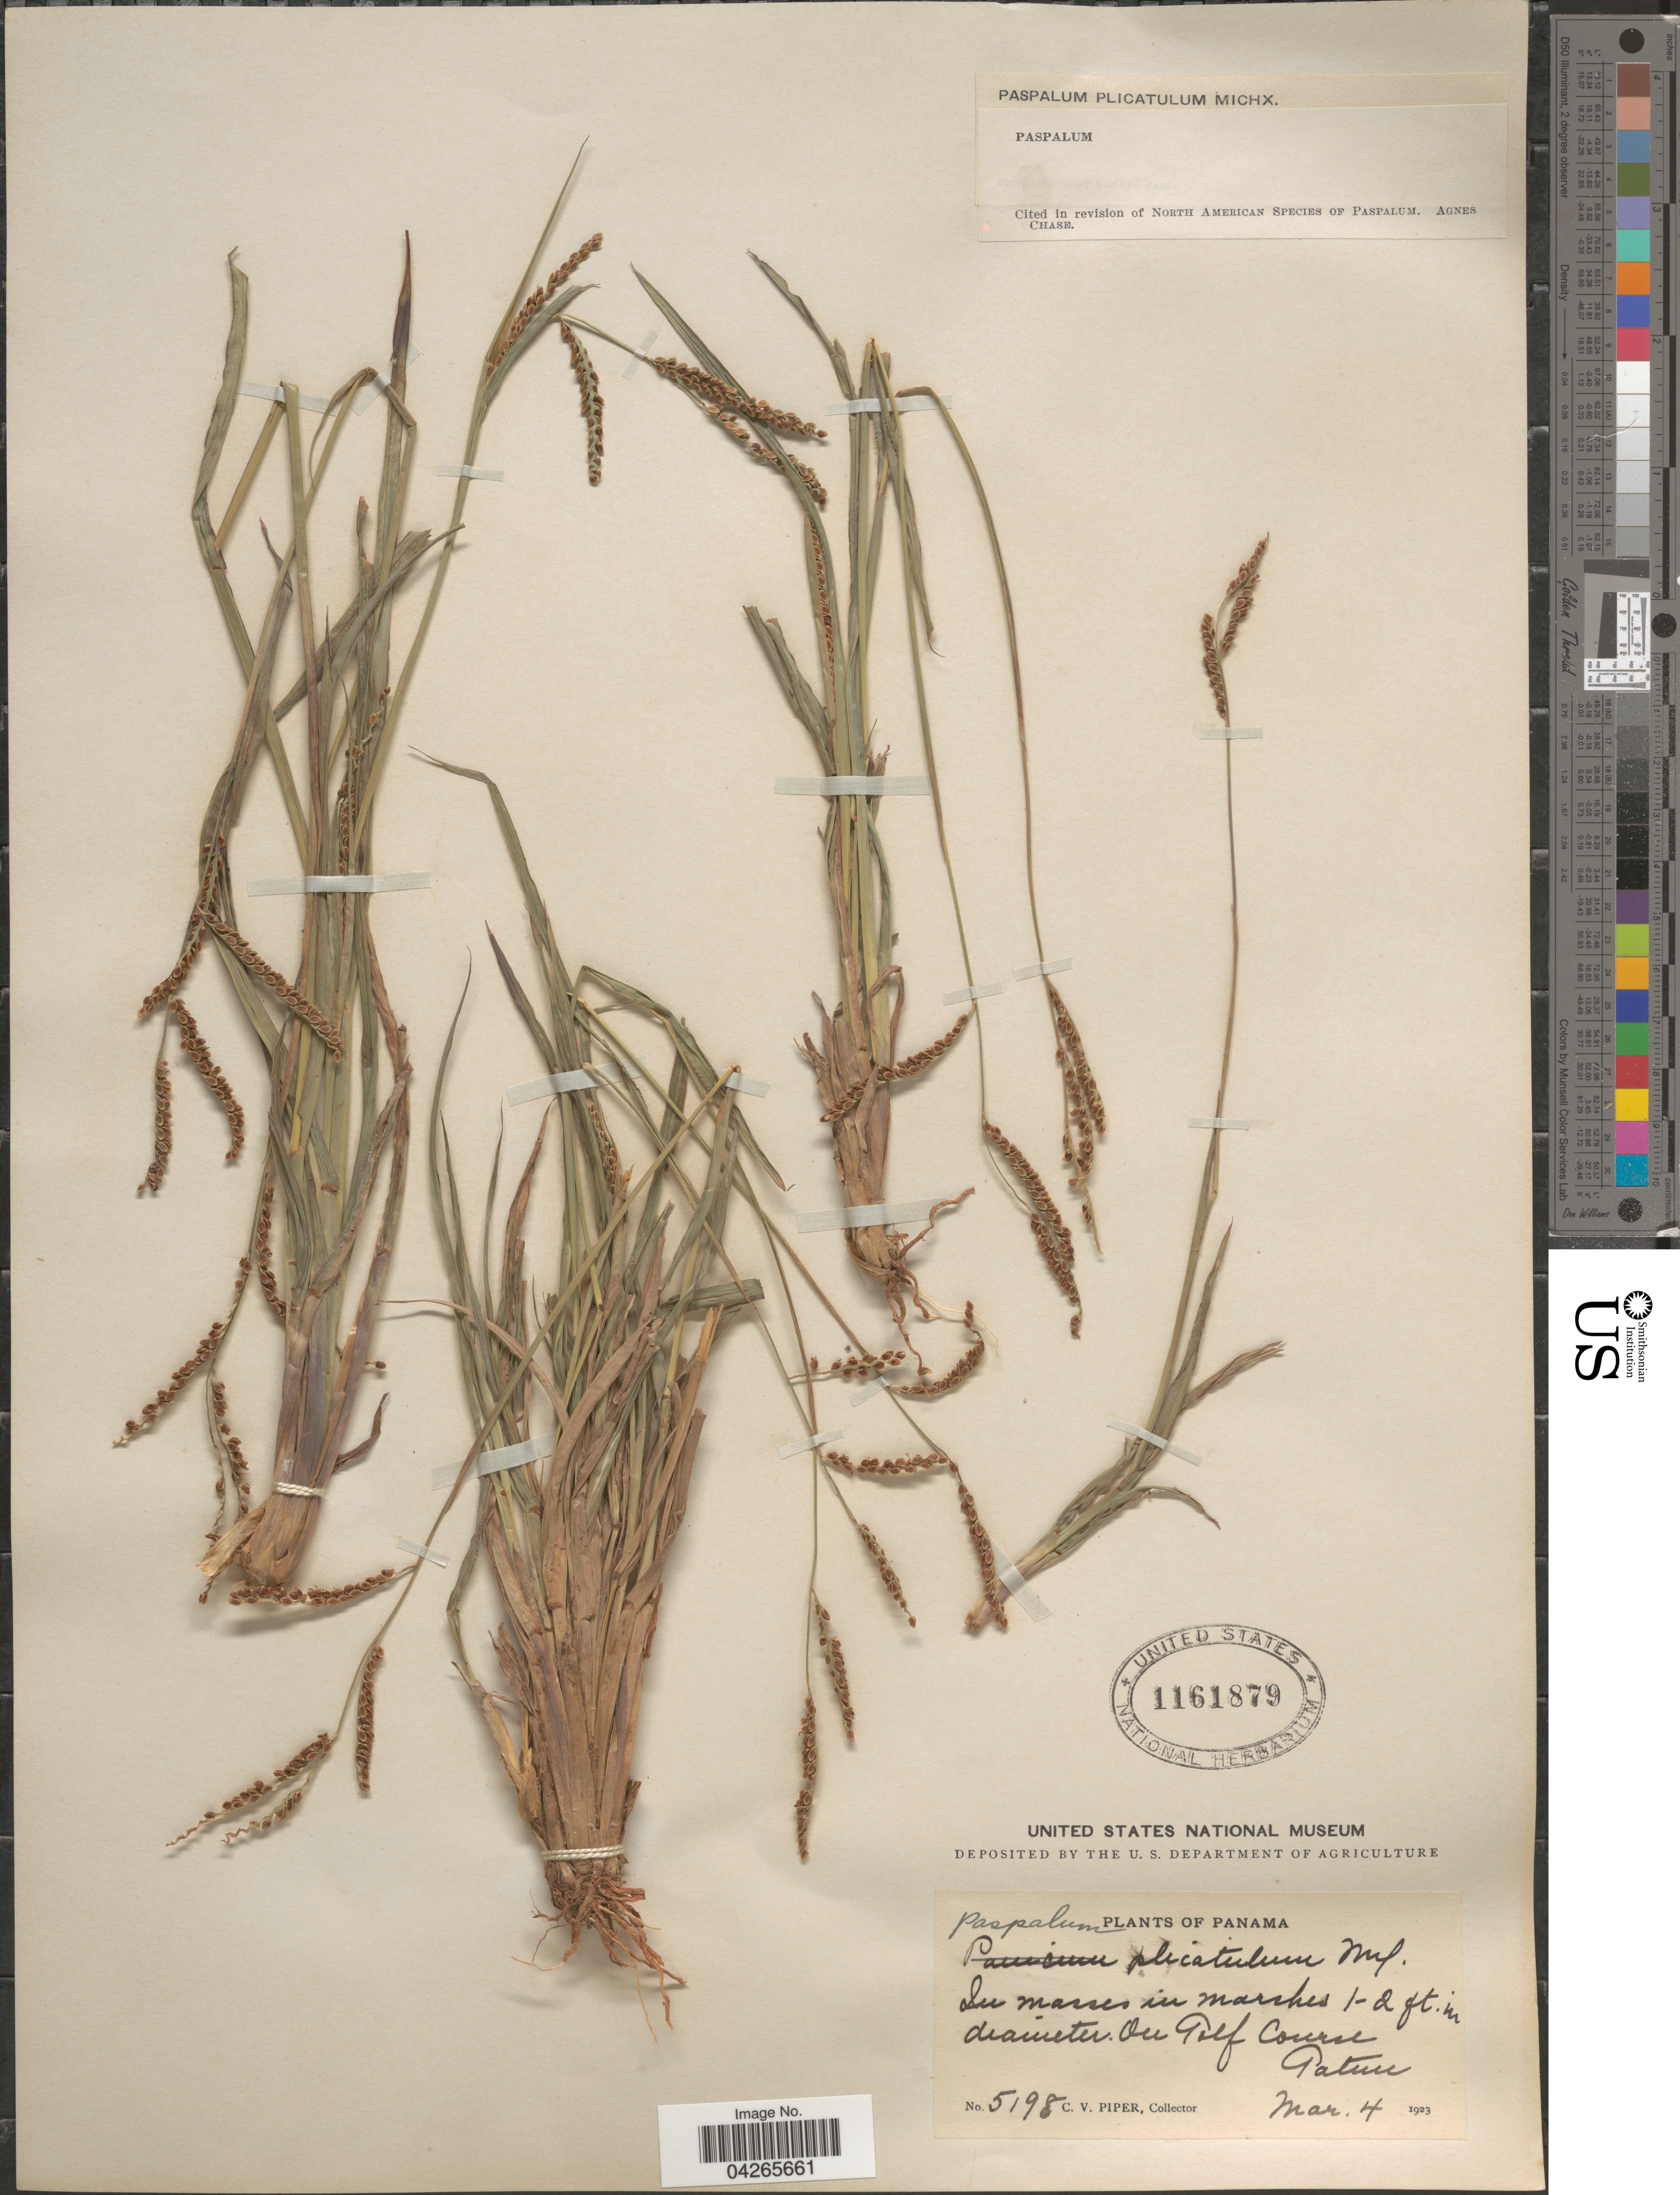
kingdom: Plantae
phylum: Tracheophyta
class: Liliopsida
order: Poales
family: Poaceae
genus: Paspalum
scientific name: Paspalum plicatulum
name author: Michx.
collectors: C. V. Piper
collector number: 5198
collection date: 1923-03-04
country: Panama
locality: On Golf Course. Gatun.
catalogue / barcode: US 1161879